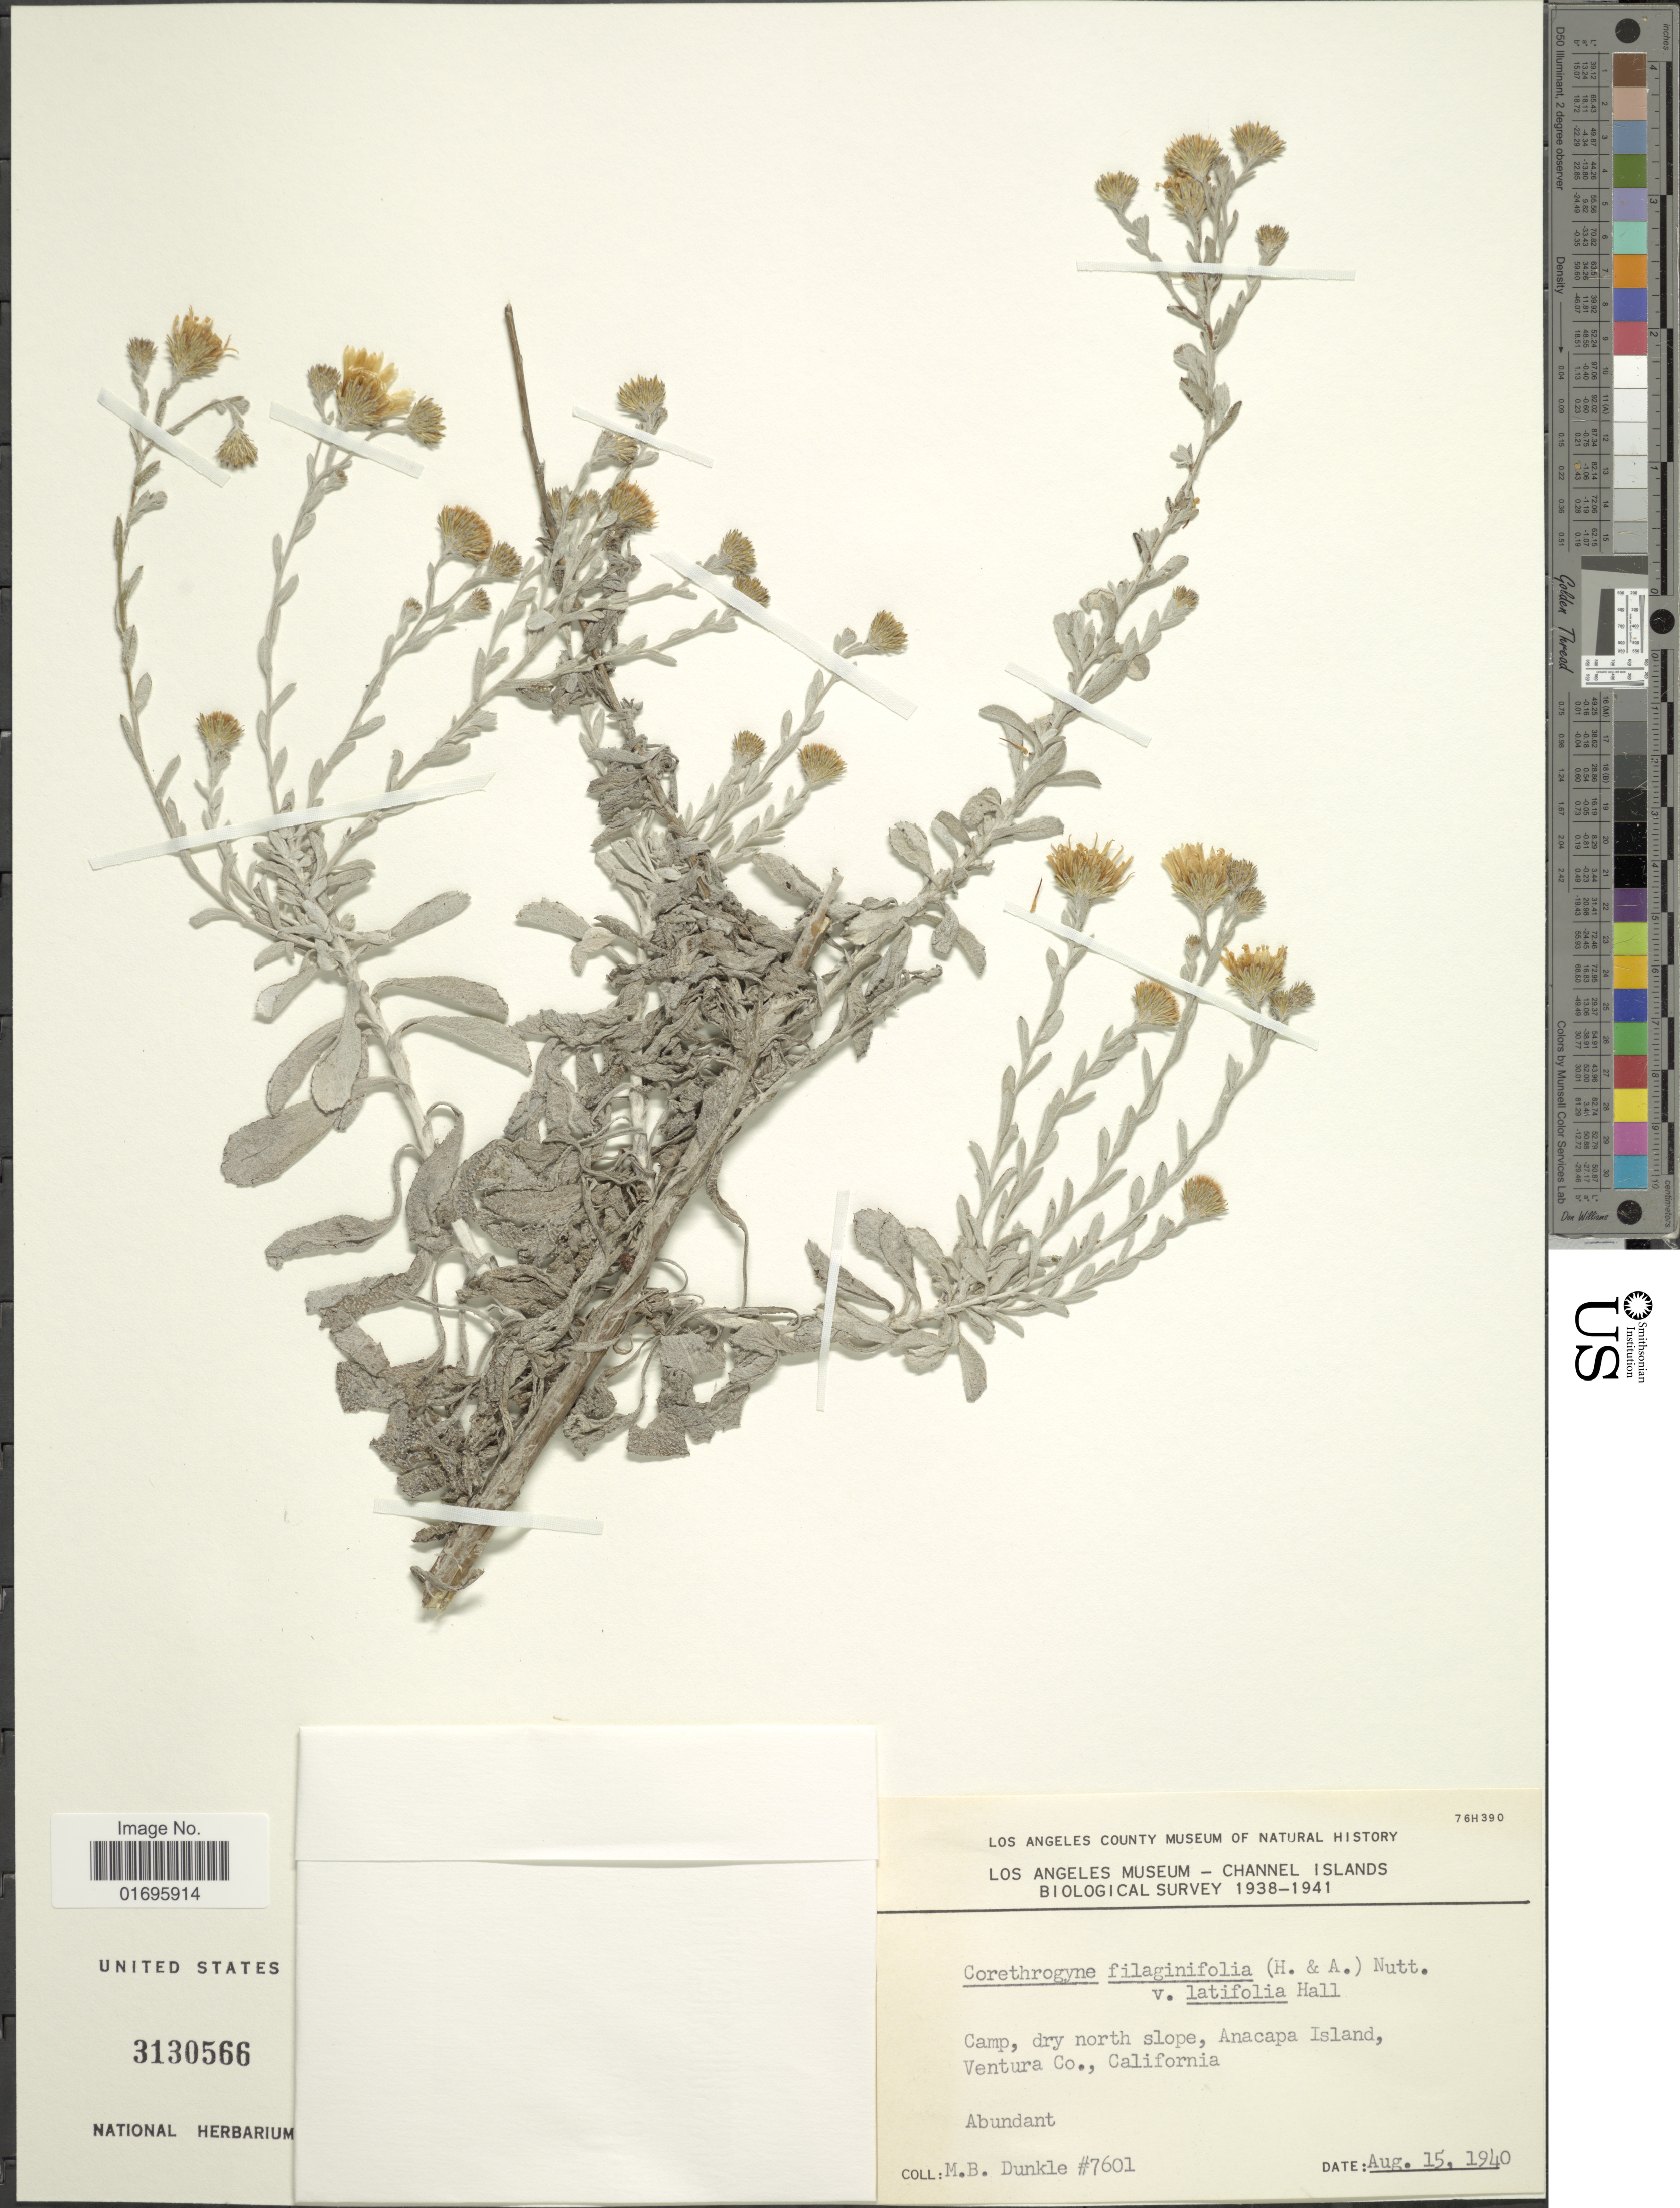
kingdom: Plantae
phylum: Tracheophyta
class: Magnoliopsida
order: Asterales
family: Asteraceae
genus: Corethrogyne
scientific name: Corethrogyne filaginifolia var. filaginifolia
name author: (Hook.) Nutt.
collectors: M. Dunkle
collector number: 7601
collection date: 1940-08-15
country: United States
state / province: California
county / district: Ventura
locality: Camp, dry north slope, Anacapa Island, Ventura Co., California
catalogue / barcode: US 3130566